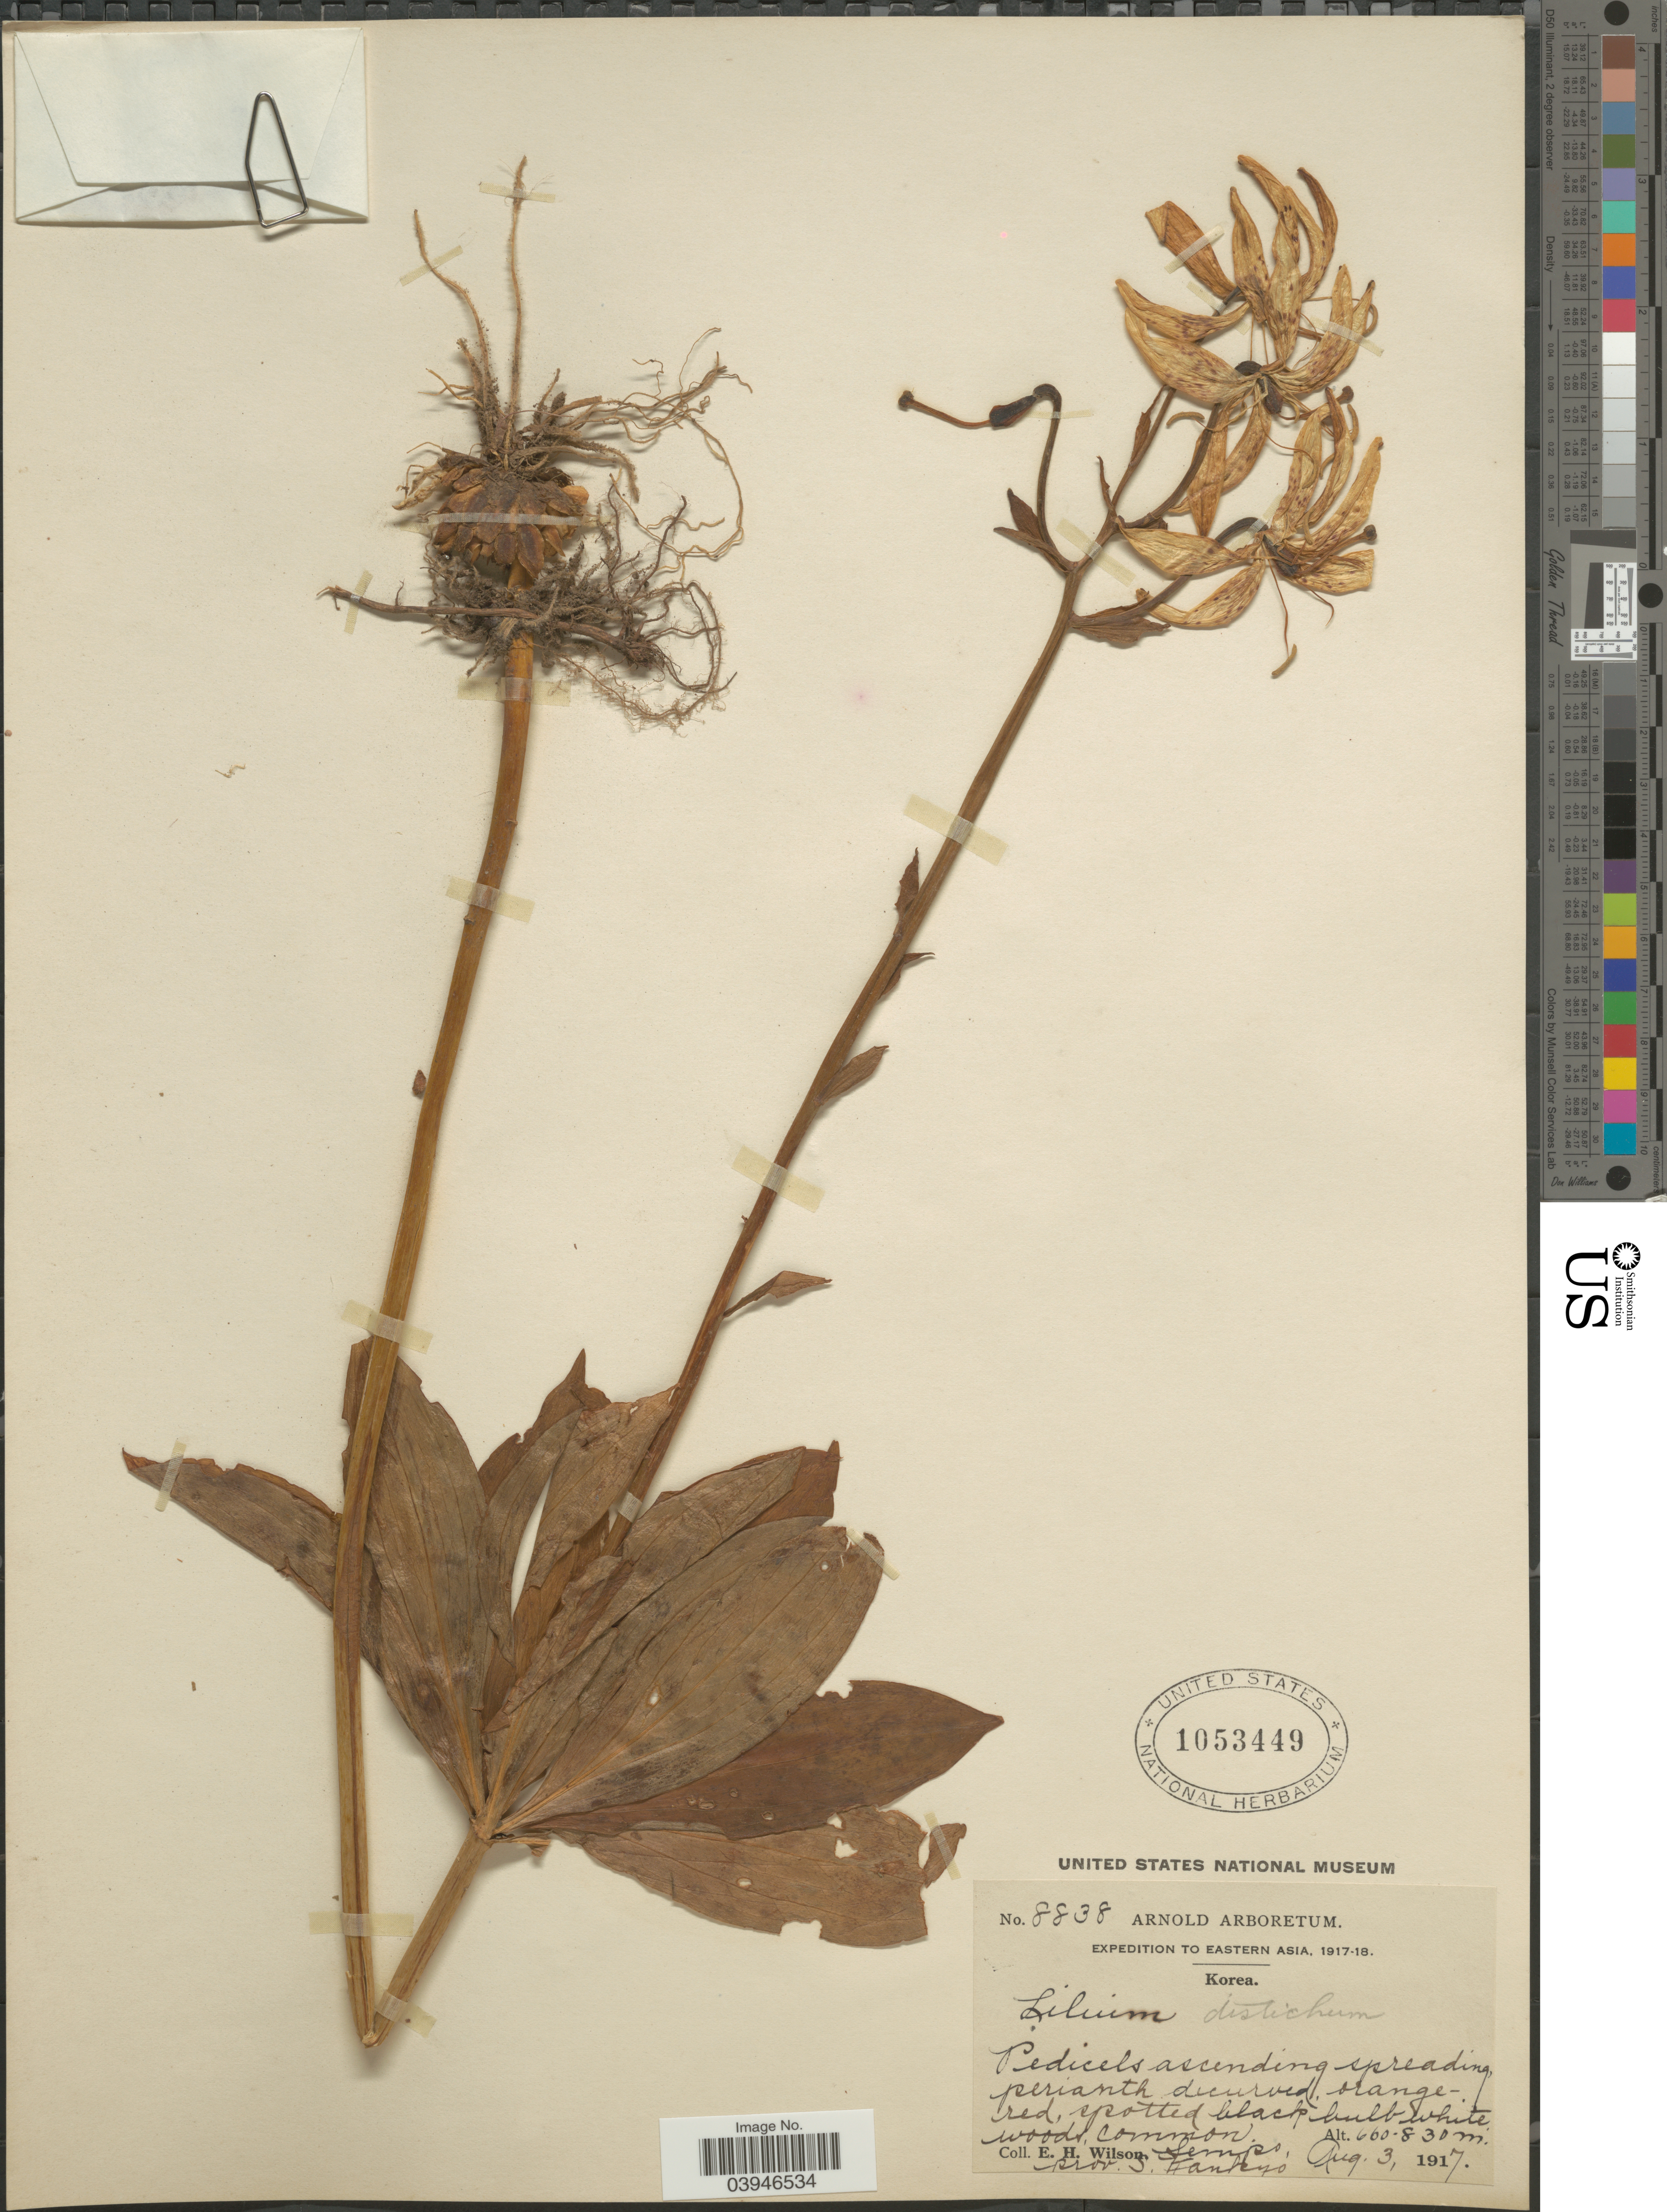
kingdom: Plantae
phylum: Tracheophyta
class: Liliopsida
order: Liliales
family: Liliaceae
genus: Lilium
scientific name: Lilium distichum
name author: Nakai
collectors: E. Wilson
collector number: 8838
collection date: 1917-08-03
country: North Korea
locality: Eastern Asia. Prov. S. Kankyo.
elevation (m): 660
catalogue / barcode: US 1053449